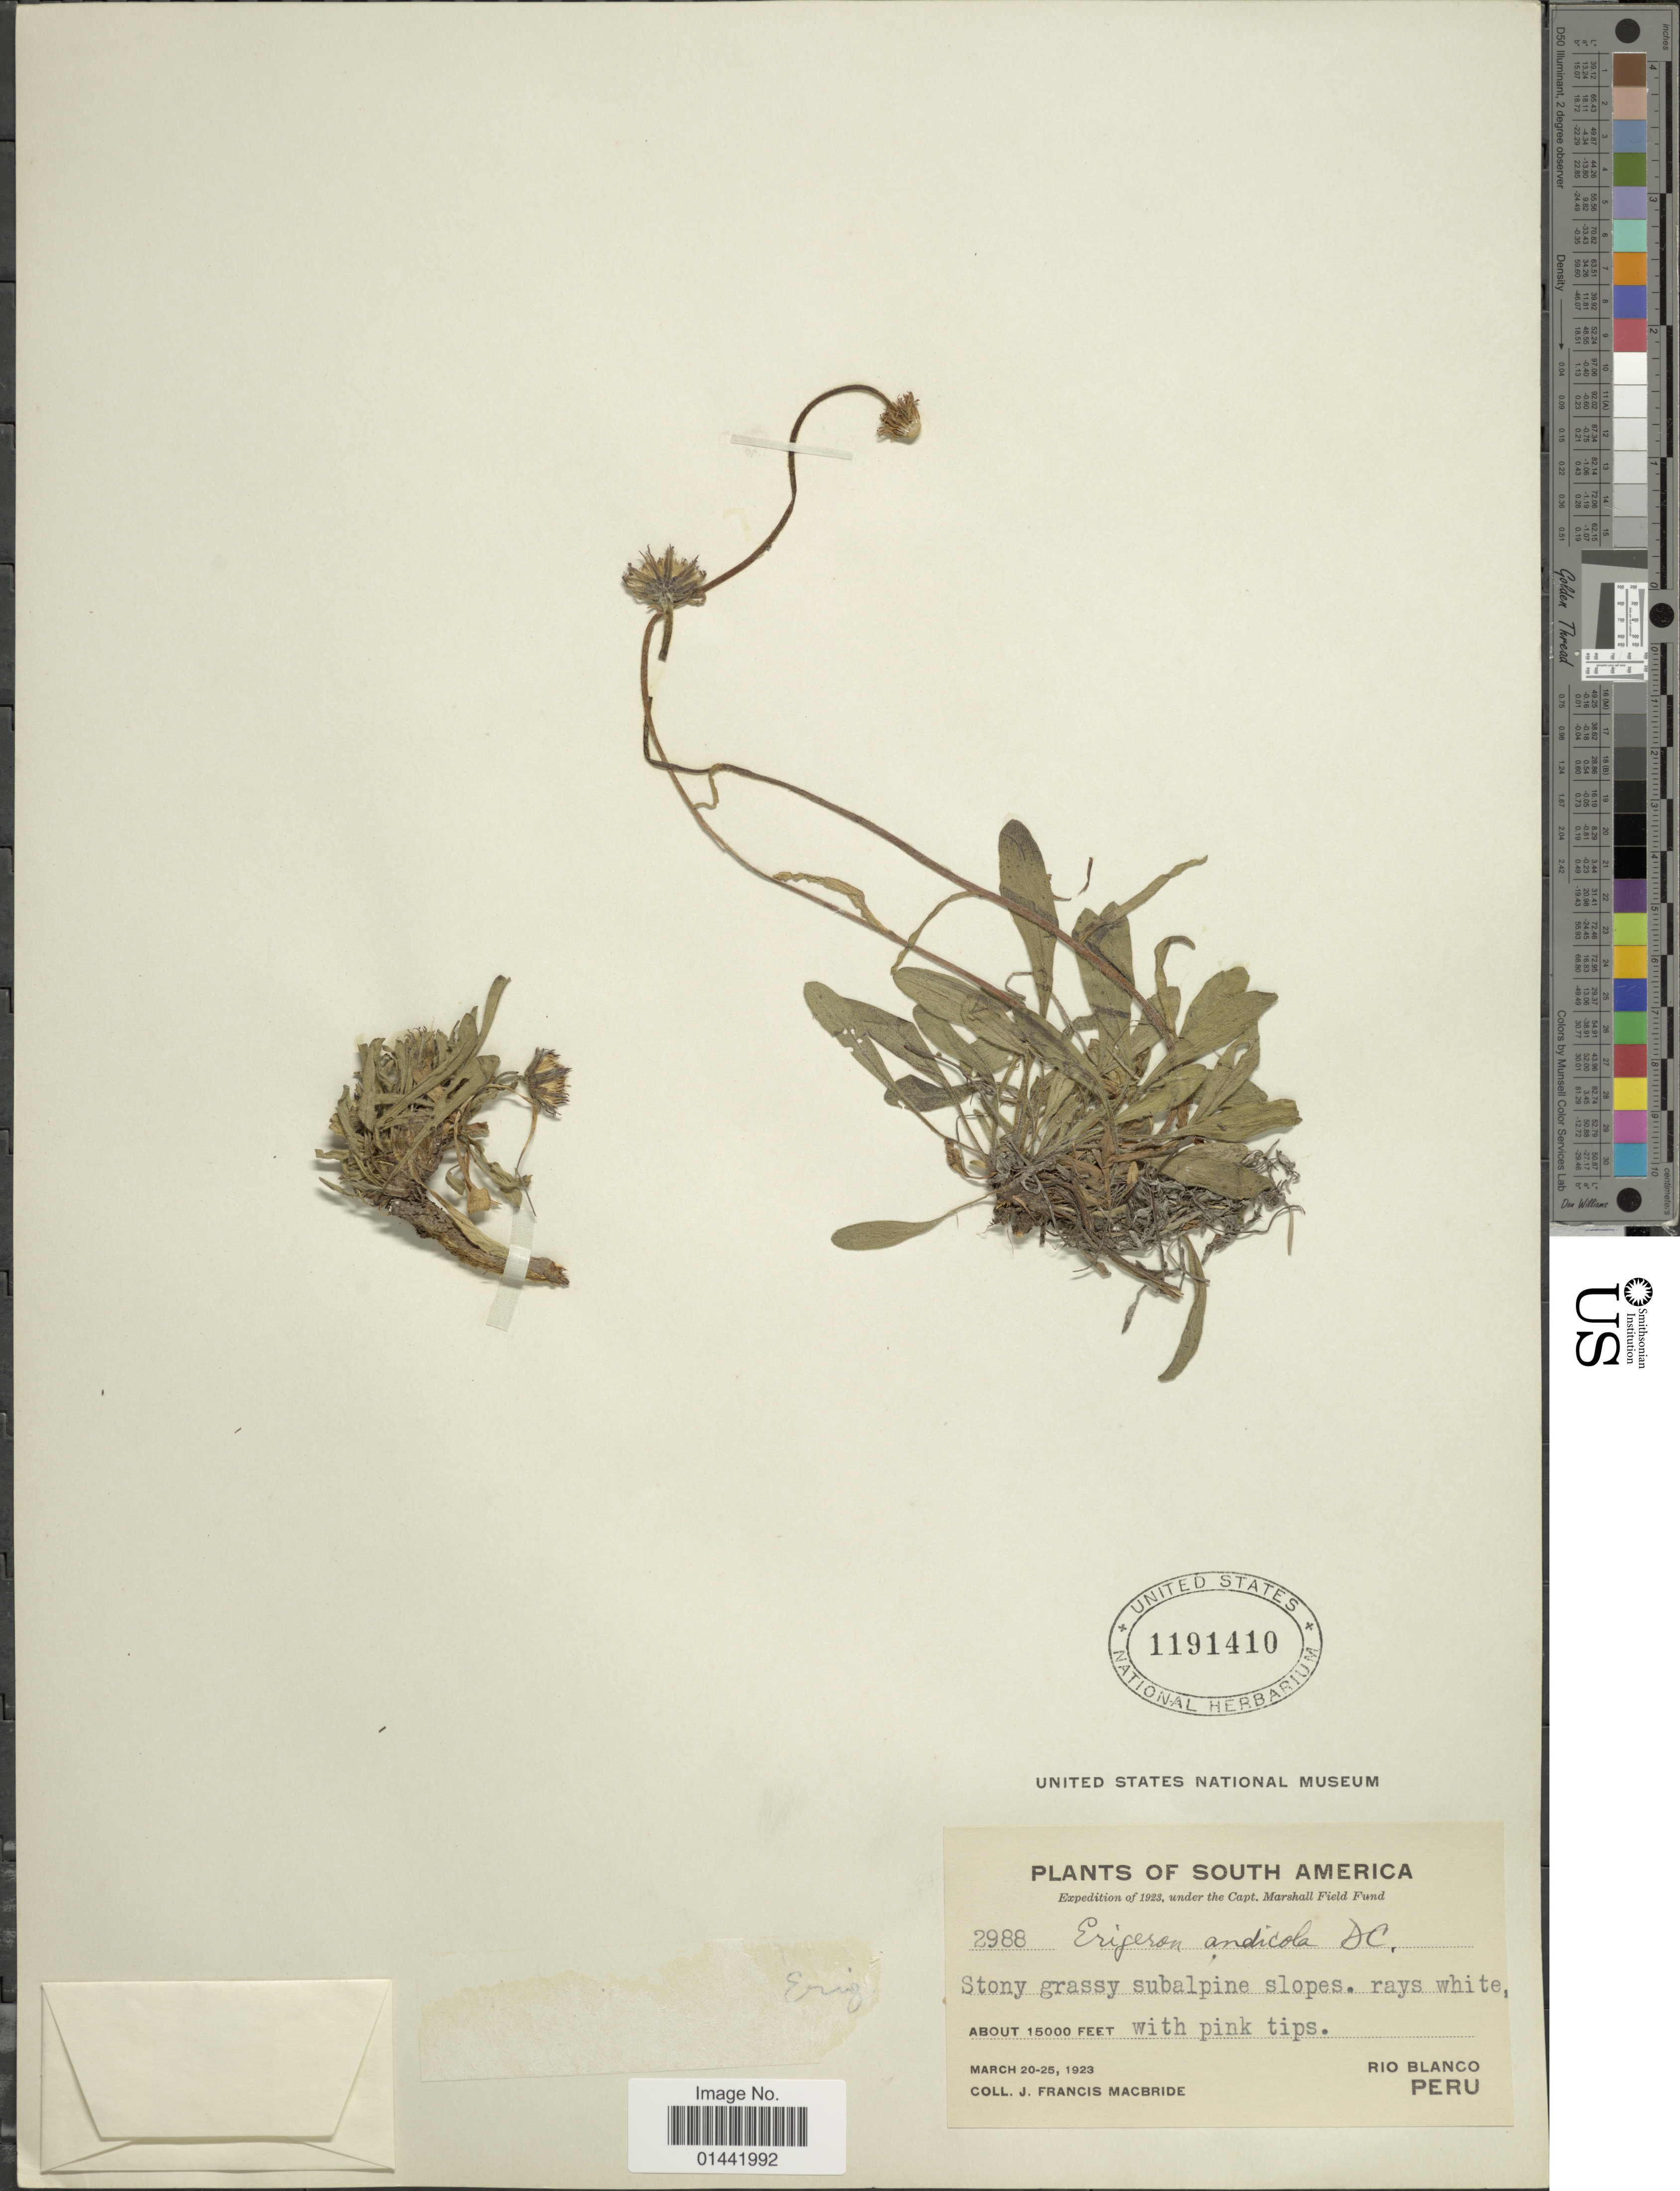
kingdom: Plantae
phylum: Tracheophyta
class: Magnoliopsida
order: Asterales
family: Asteraceae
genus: Erigeron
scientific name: Erigeron andicola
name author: DC.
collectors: J. F. Macbride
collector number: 2988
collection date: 1923-03-20/1923-03-25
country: Peru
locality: Stony grassy subalpine lopes, Rio Blanco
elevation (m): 4572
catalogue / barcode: US 1191410